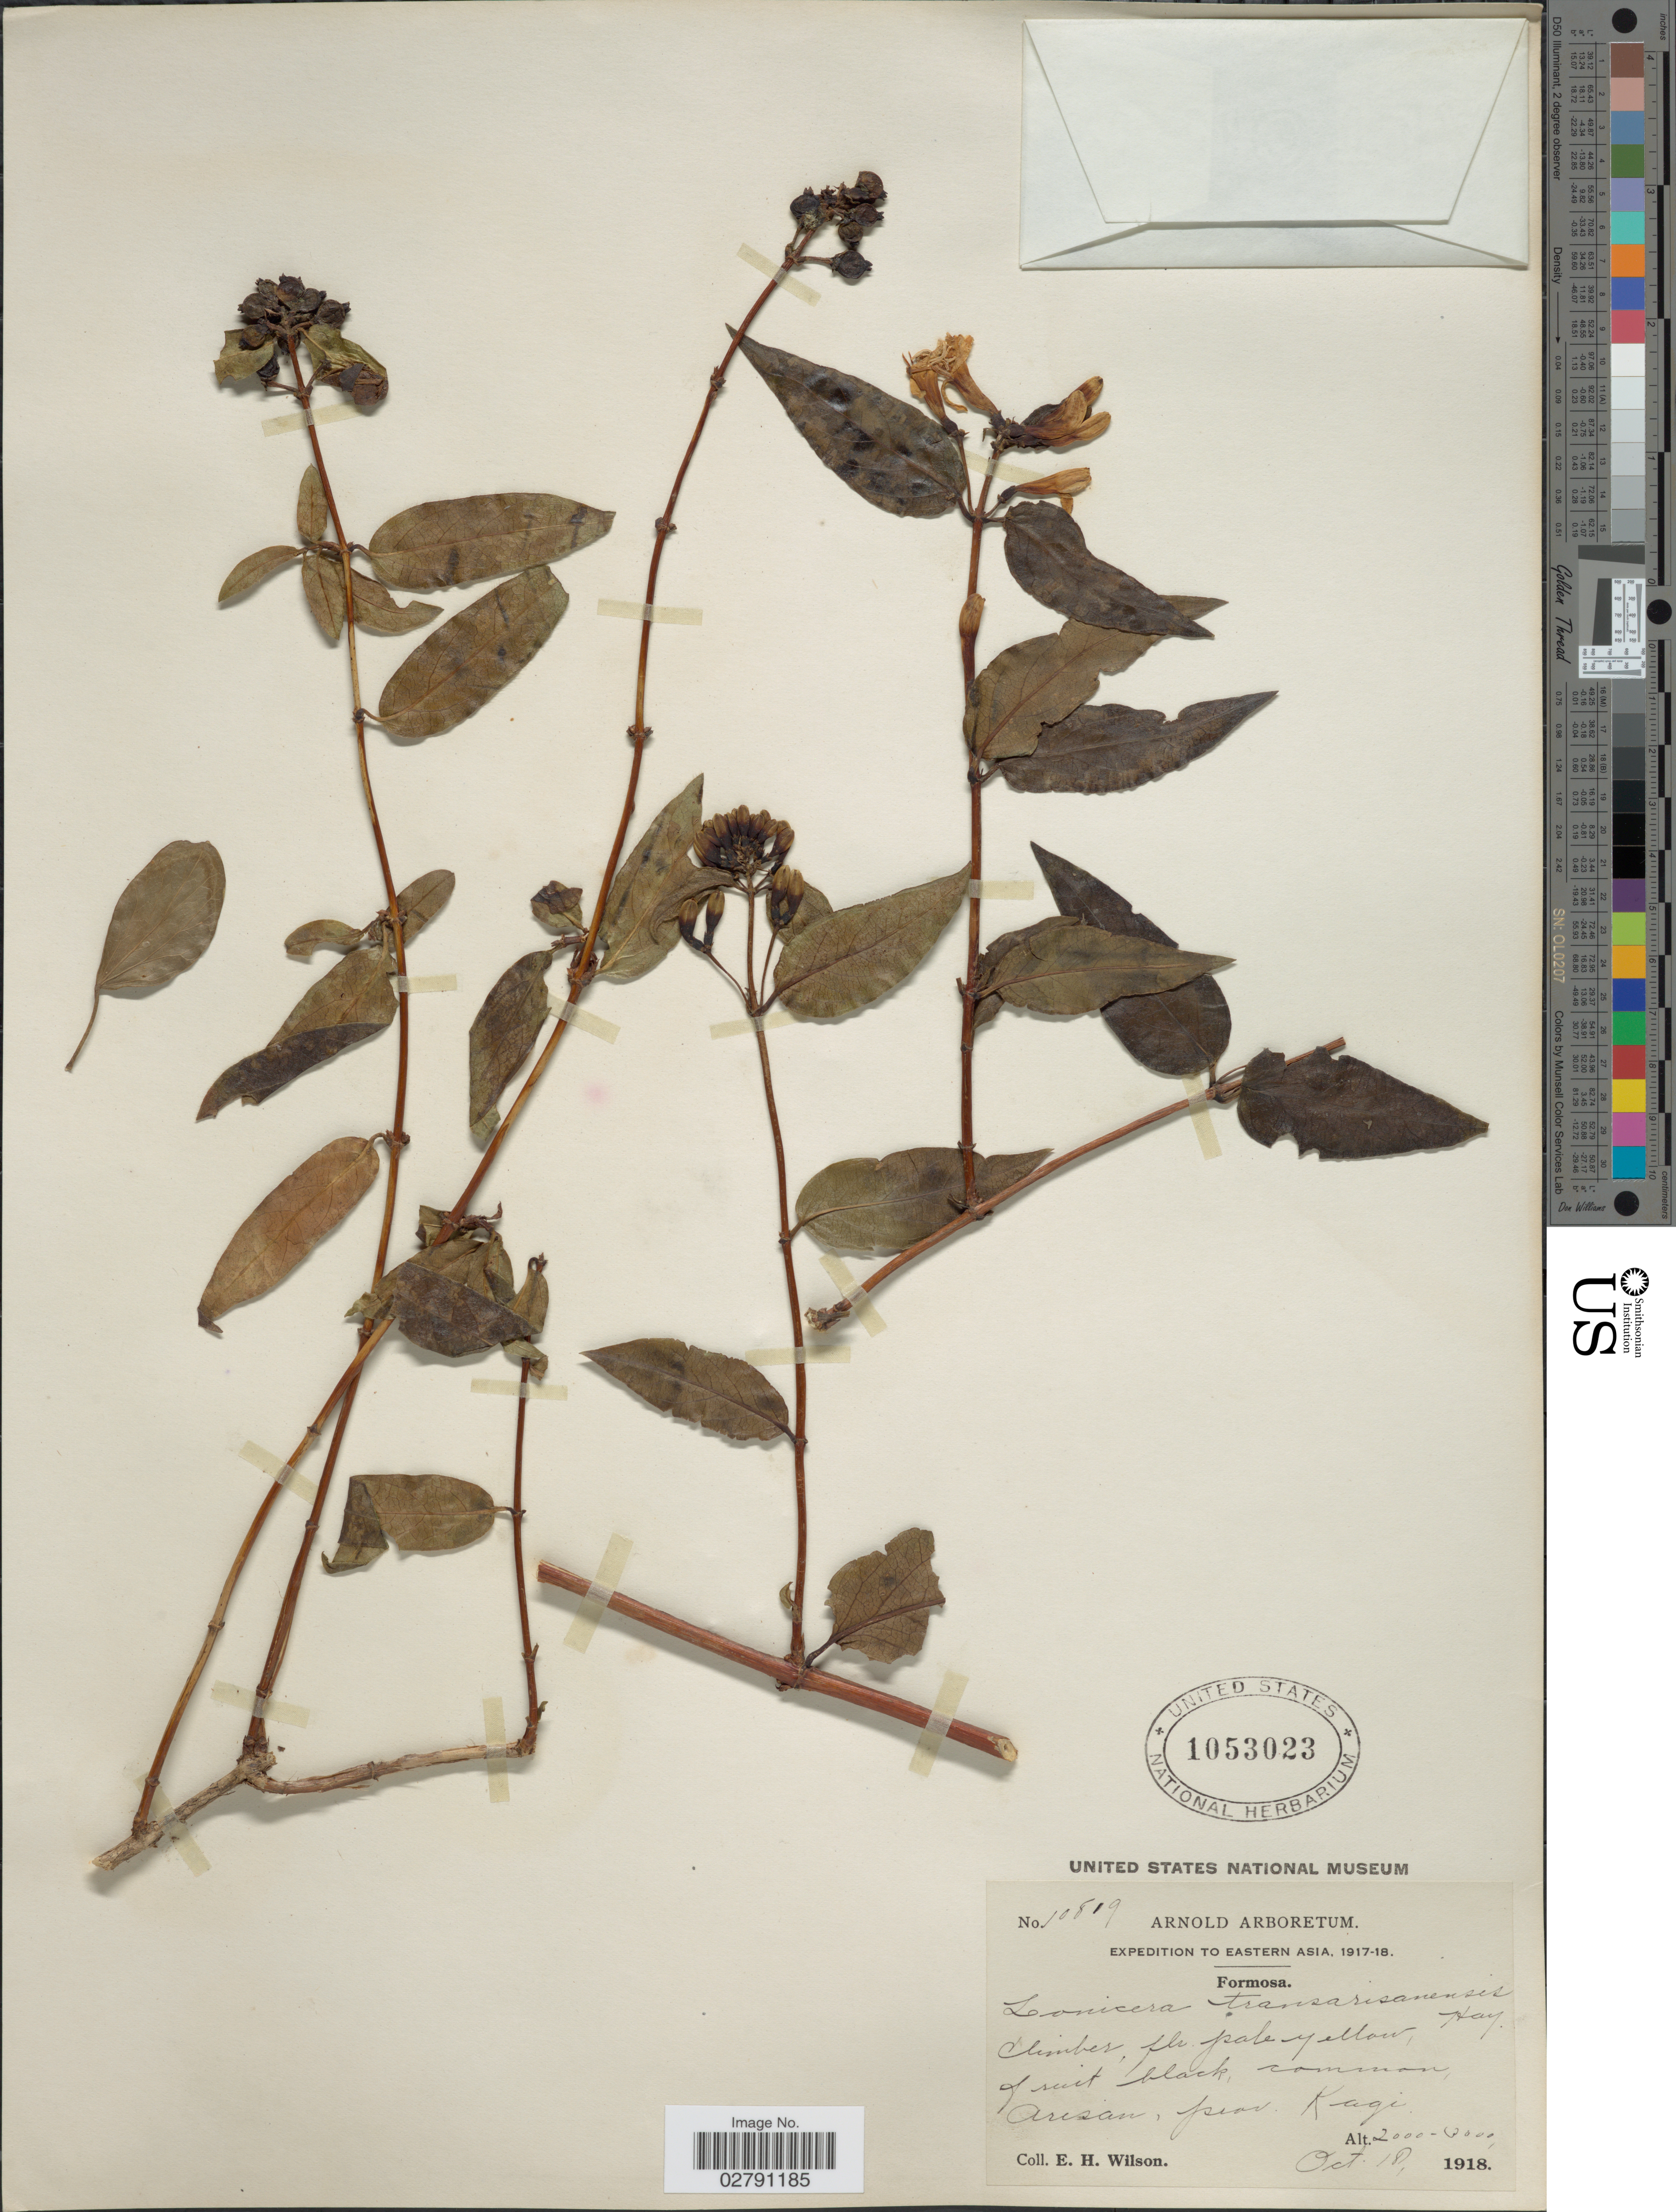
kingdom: Plantae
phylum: Tracheophyta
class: Magnoliopsida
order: Dipsacales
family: Caprifoliaceae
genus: Lonicera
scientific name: Lonicera transarisanensis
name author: Hayata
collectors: E. Wilson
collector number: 10819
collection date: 1918-10-18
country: Taiwan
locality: Formosa. Arisan, prov. Kagi.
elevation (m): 610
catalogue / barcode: US 1053023